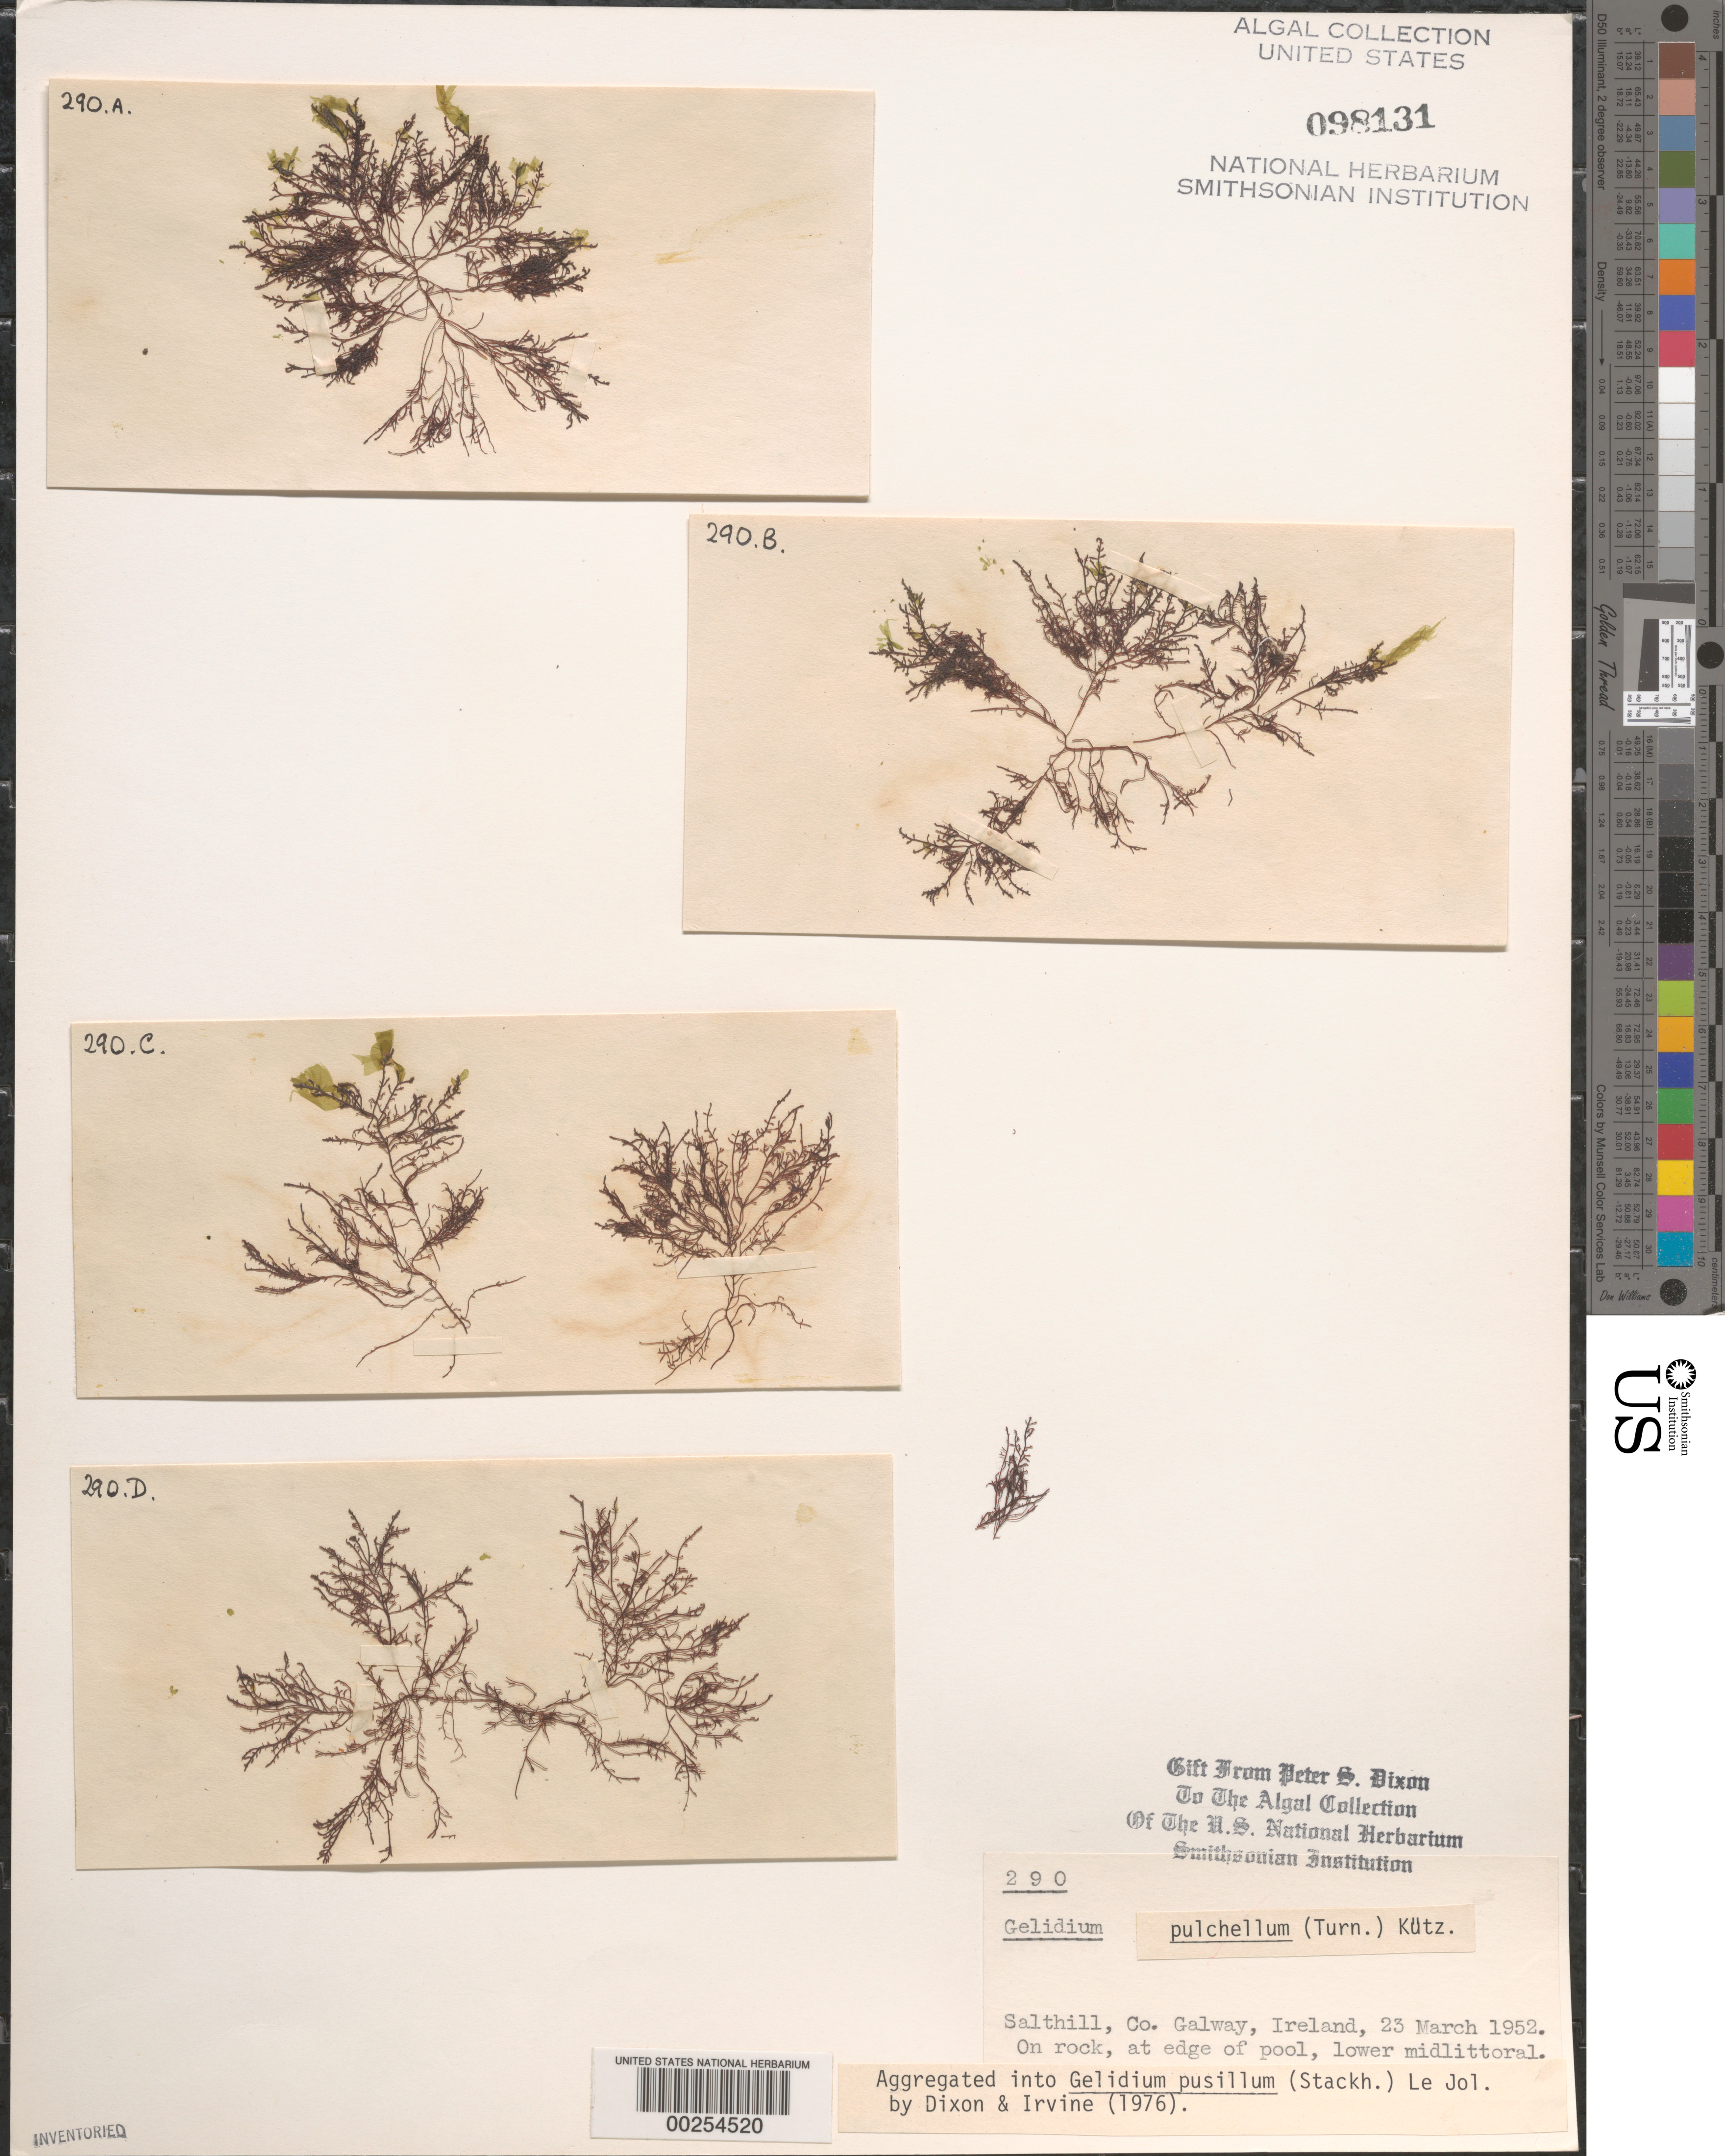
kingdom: Plantae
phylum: Rhodophyta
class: Florideophyceae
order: Gelidiales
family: Gelidiaceae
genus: Gelidium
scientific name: Gelidium pusillum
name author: (Stackh.) Le Jol.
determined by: Dixon, P. S.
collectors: P. S. Dixon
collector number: PSD 290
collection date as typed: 23 Mar 1952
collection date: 1952-03-23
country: Ireland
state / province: Connaught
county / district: Galway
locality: Salthill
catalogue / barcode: US 98131